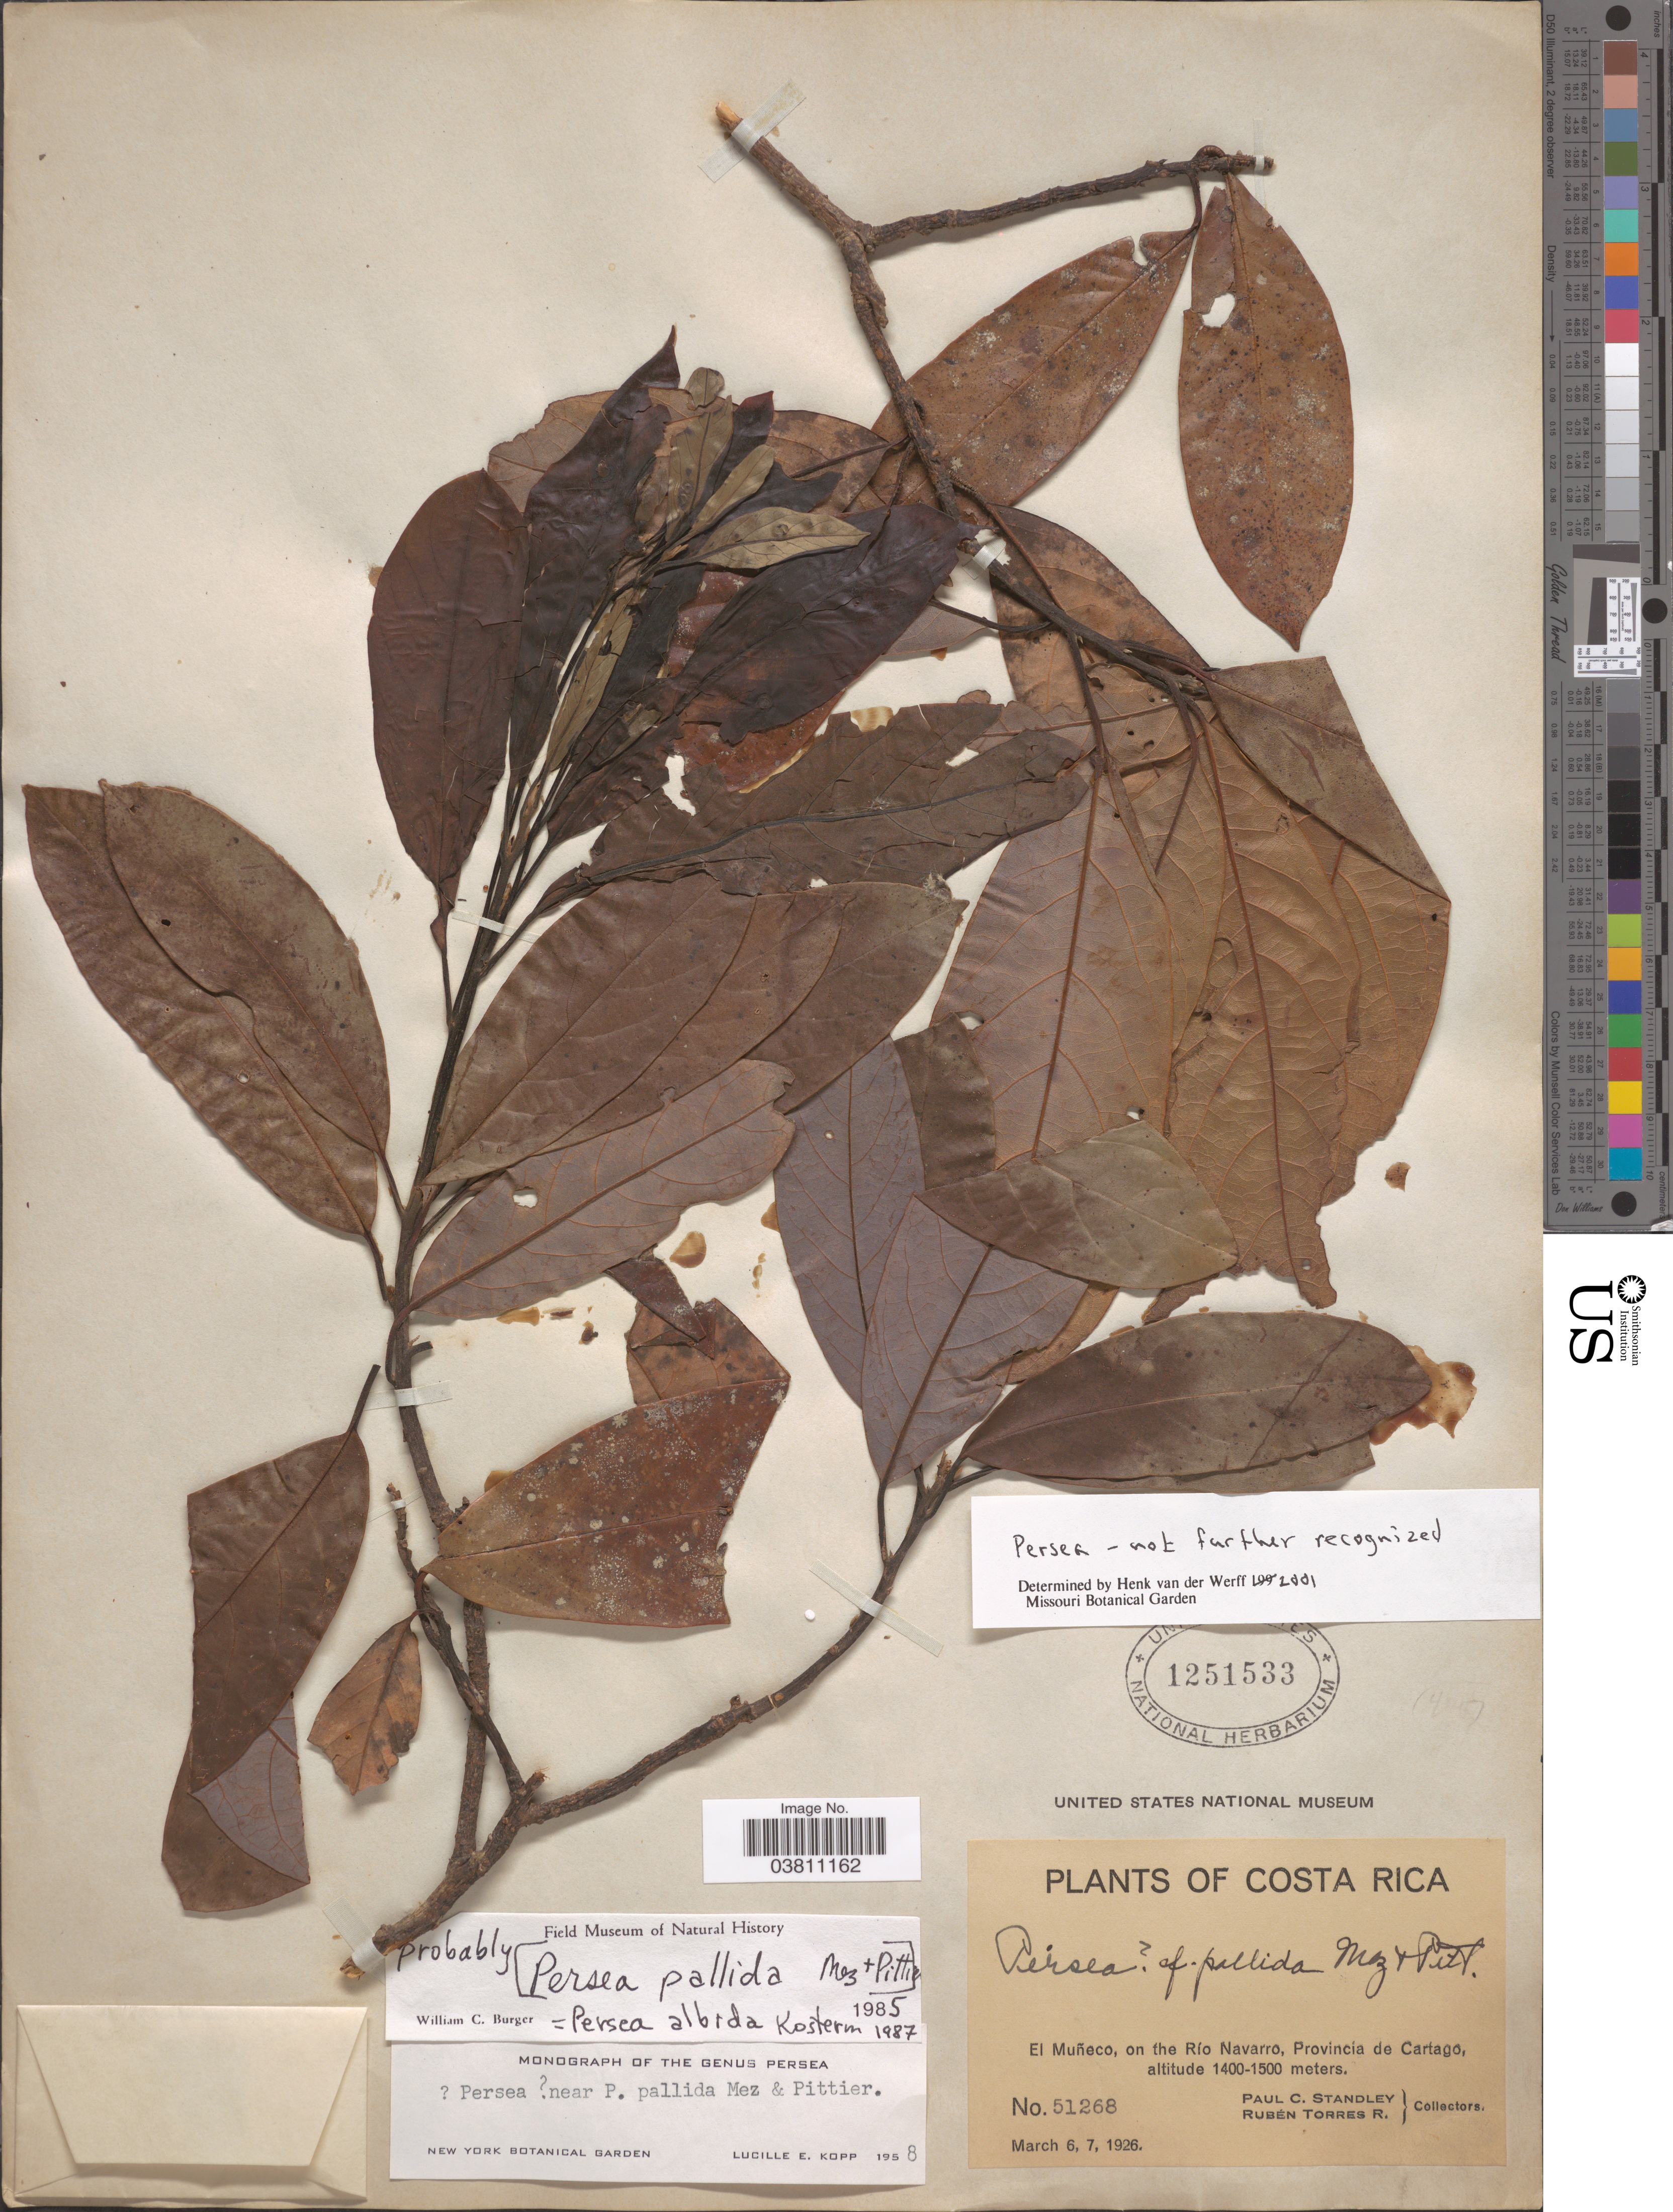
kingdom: Plantae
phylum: Tracheophyta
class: Magnoliopsida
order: Laurales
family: Lauraceae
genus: Persea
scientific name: Persea sp.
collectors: P. C. Standley & R. Torres Rojas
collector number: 51268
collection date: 1926-03-06/1926-03-07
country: Costa Rica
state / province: Cartago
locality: El Muñeco, on the Río Navarro.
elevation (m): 1400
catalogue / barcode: US 1251533